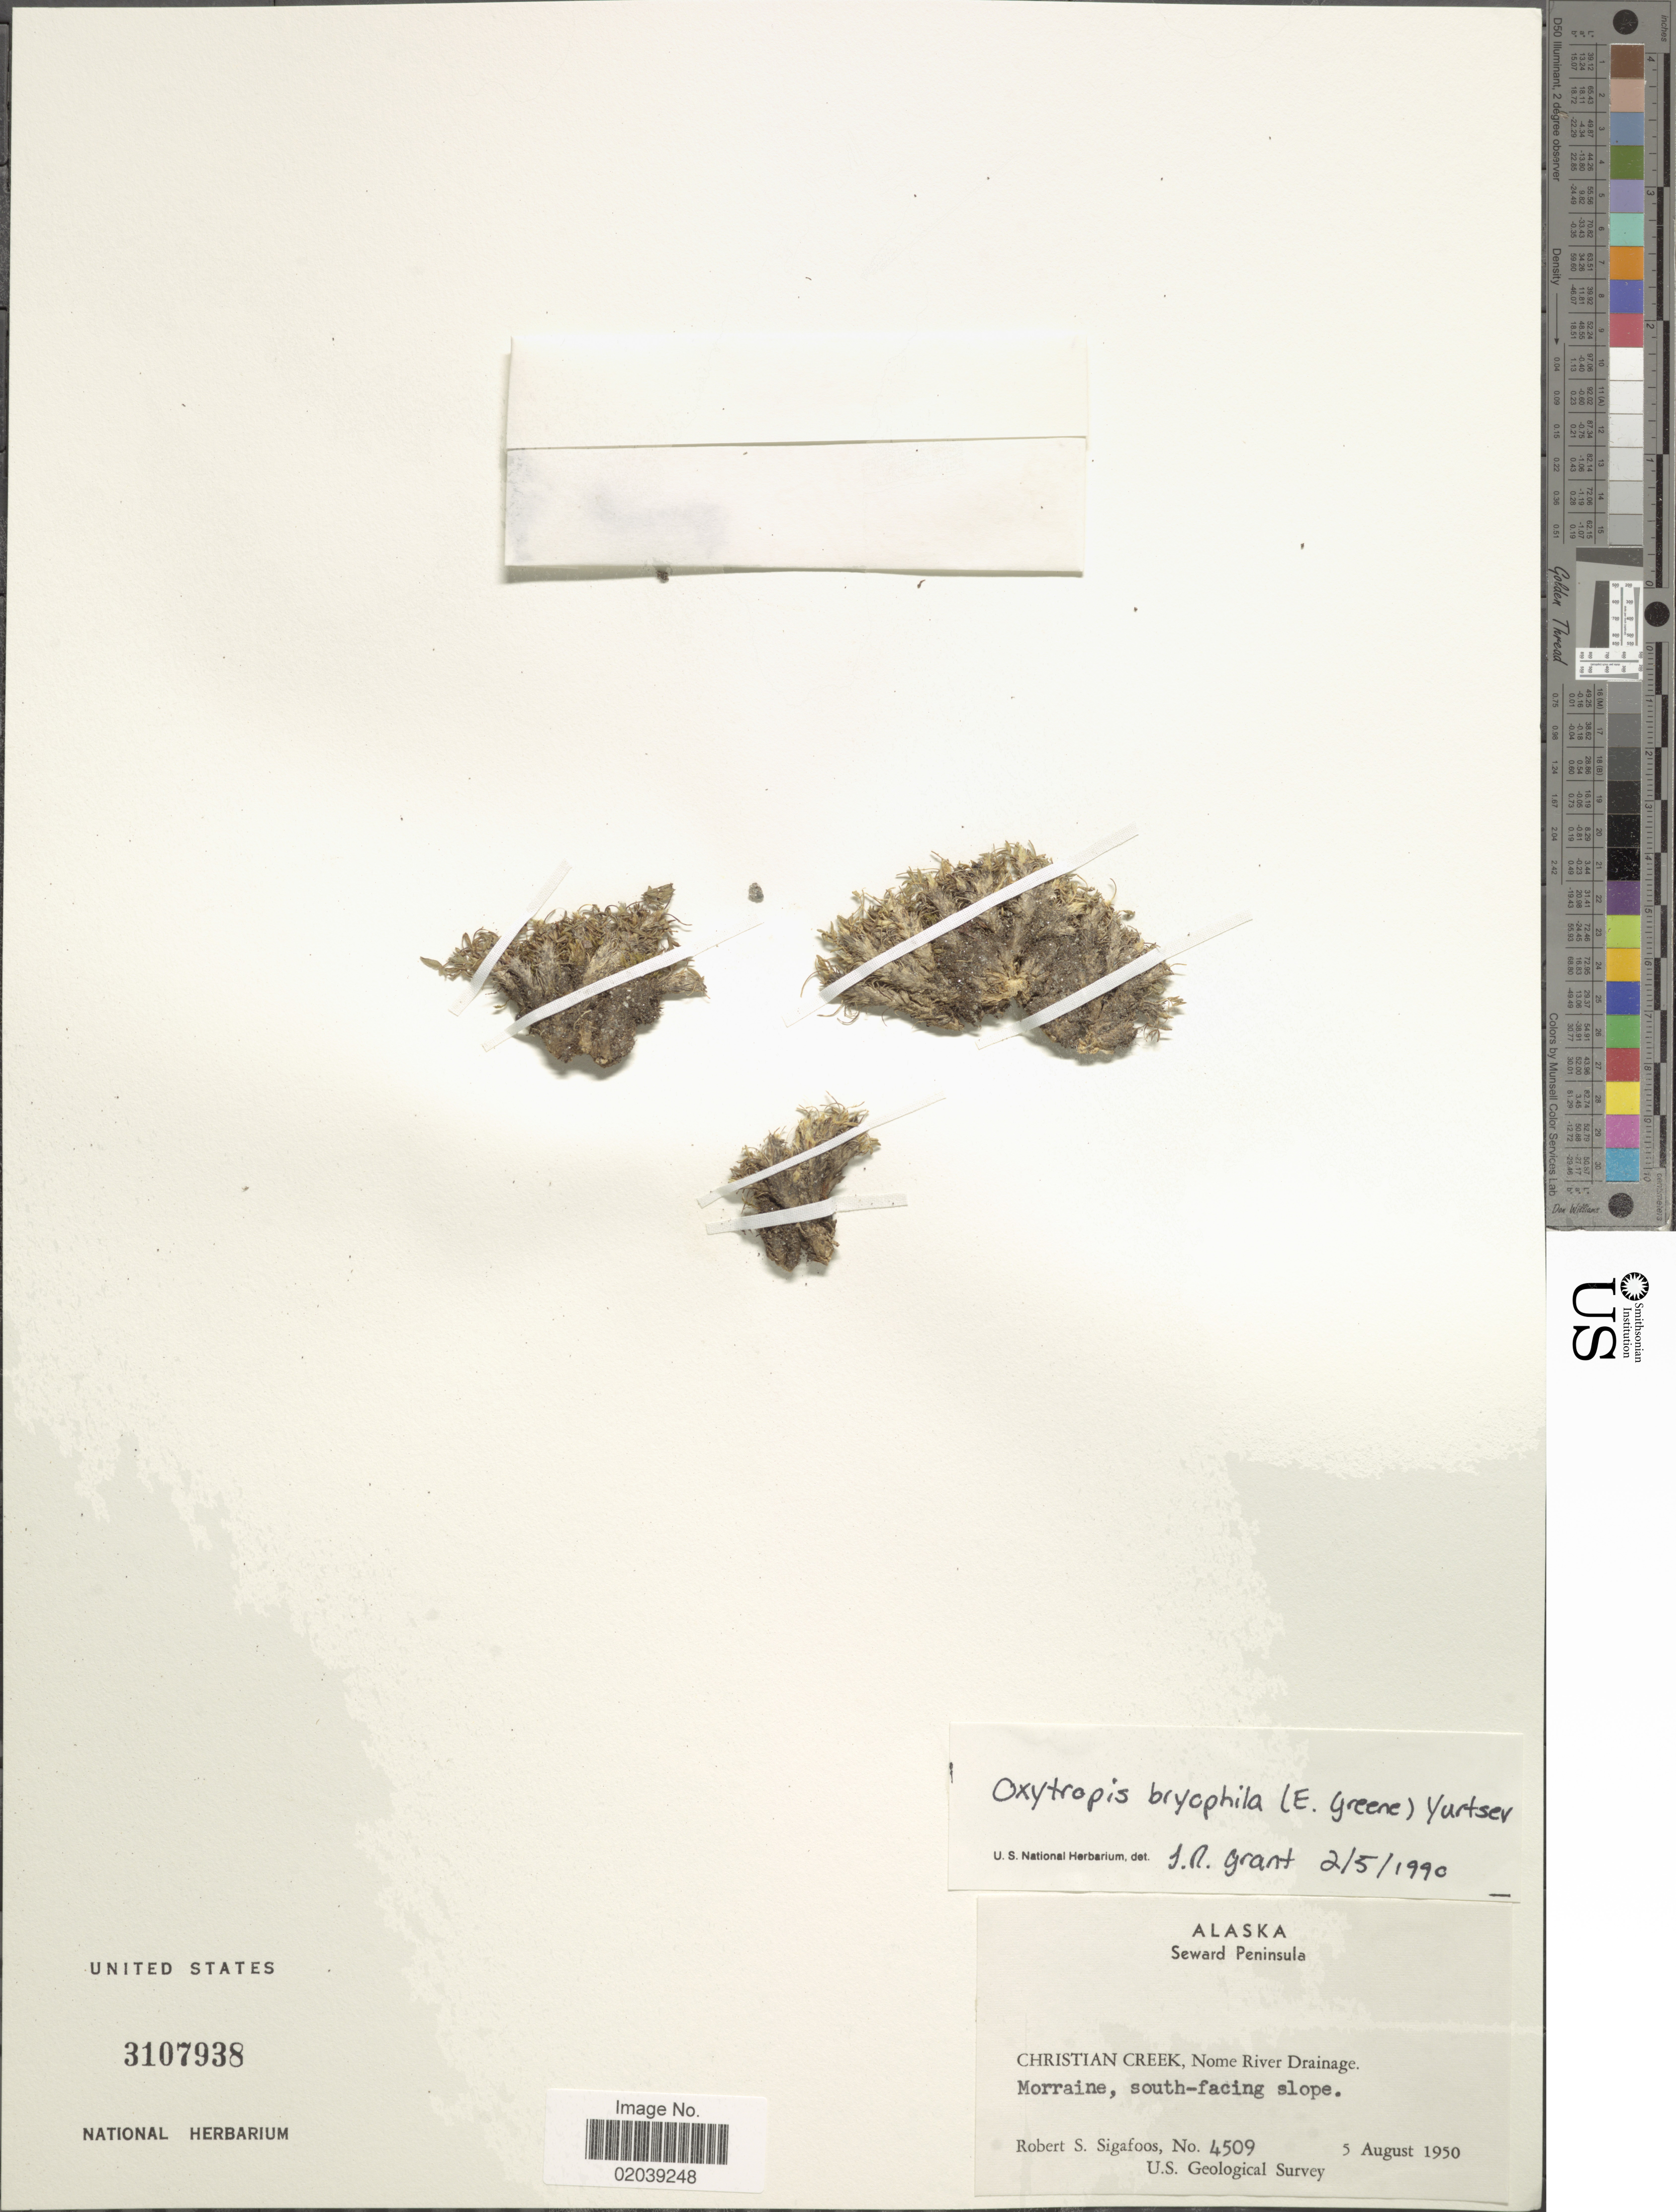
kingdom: Plantae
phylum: Tracheophyta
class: Magnoliopsida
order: Fabales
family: Fabaceae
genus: Oxytropis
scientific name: Oxytropis bryophila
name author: (Greene) Jurtzev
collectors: R. Sigafoos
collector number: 4509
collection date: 1950-08-05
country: United States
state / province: Alaska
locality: Seward Peninsula. Christian Creek, Nome River Drainage. Morraine, south- facing slope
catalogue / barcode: US 3107938